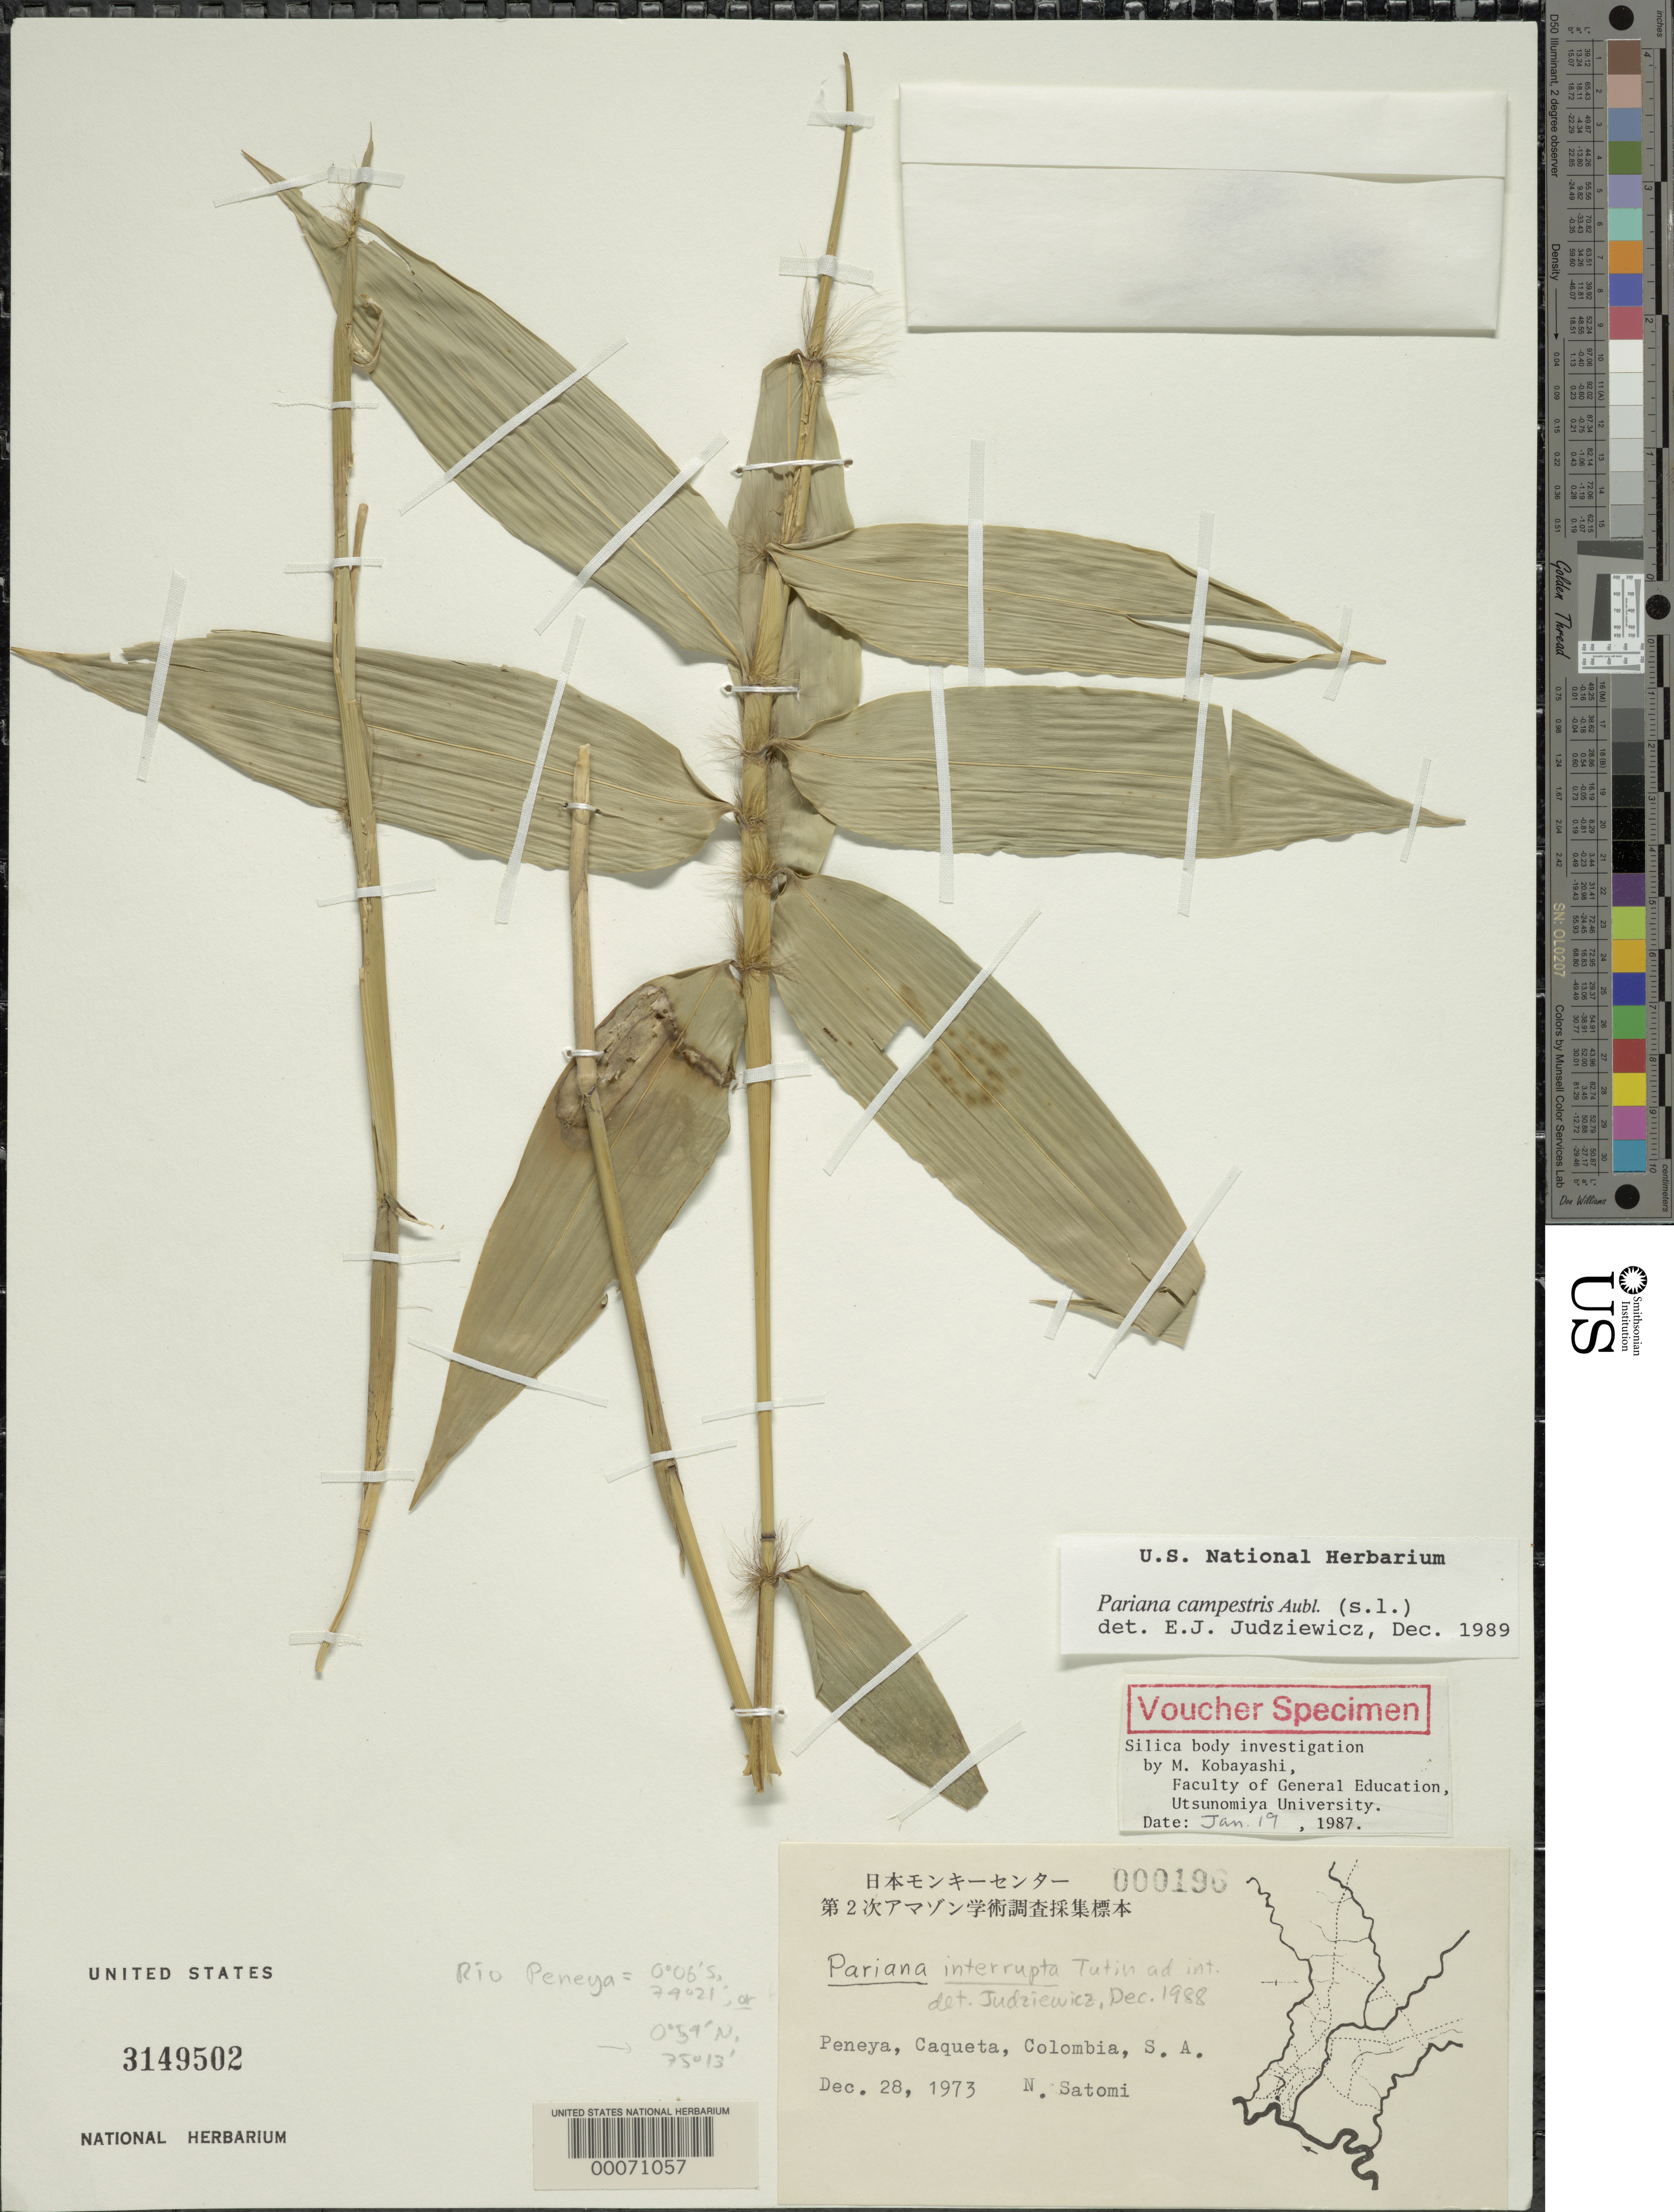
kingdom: Plantae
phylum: Tracheophyta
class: Liliopsida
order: Poales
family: Poaceae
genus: Pariana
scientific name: Pariana interrupta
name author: Tutin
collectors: N. Satomi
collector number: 196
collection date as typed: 28 Dec 1973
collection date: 1973-12-28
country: Colombia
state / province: Caquetá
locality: Peneya, Rio Peneya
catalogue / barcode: US 3149502